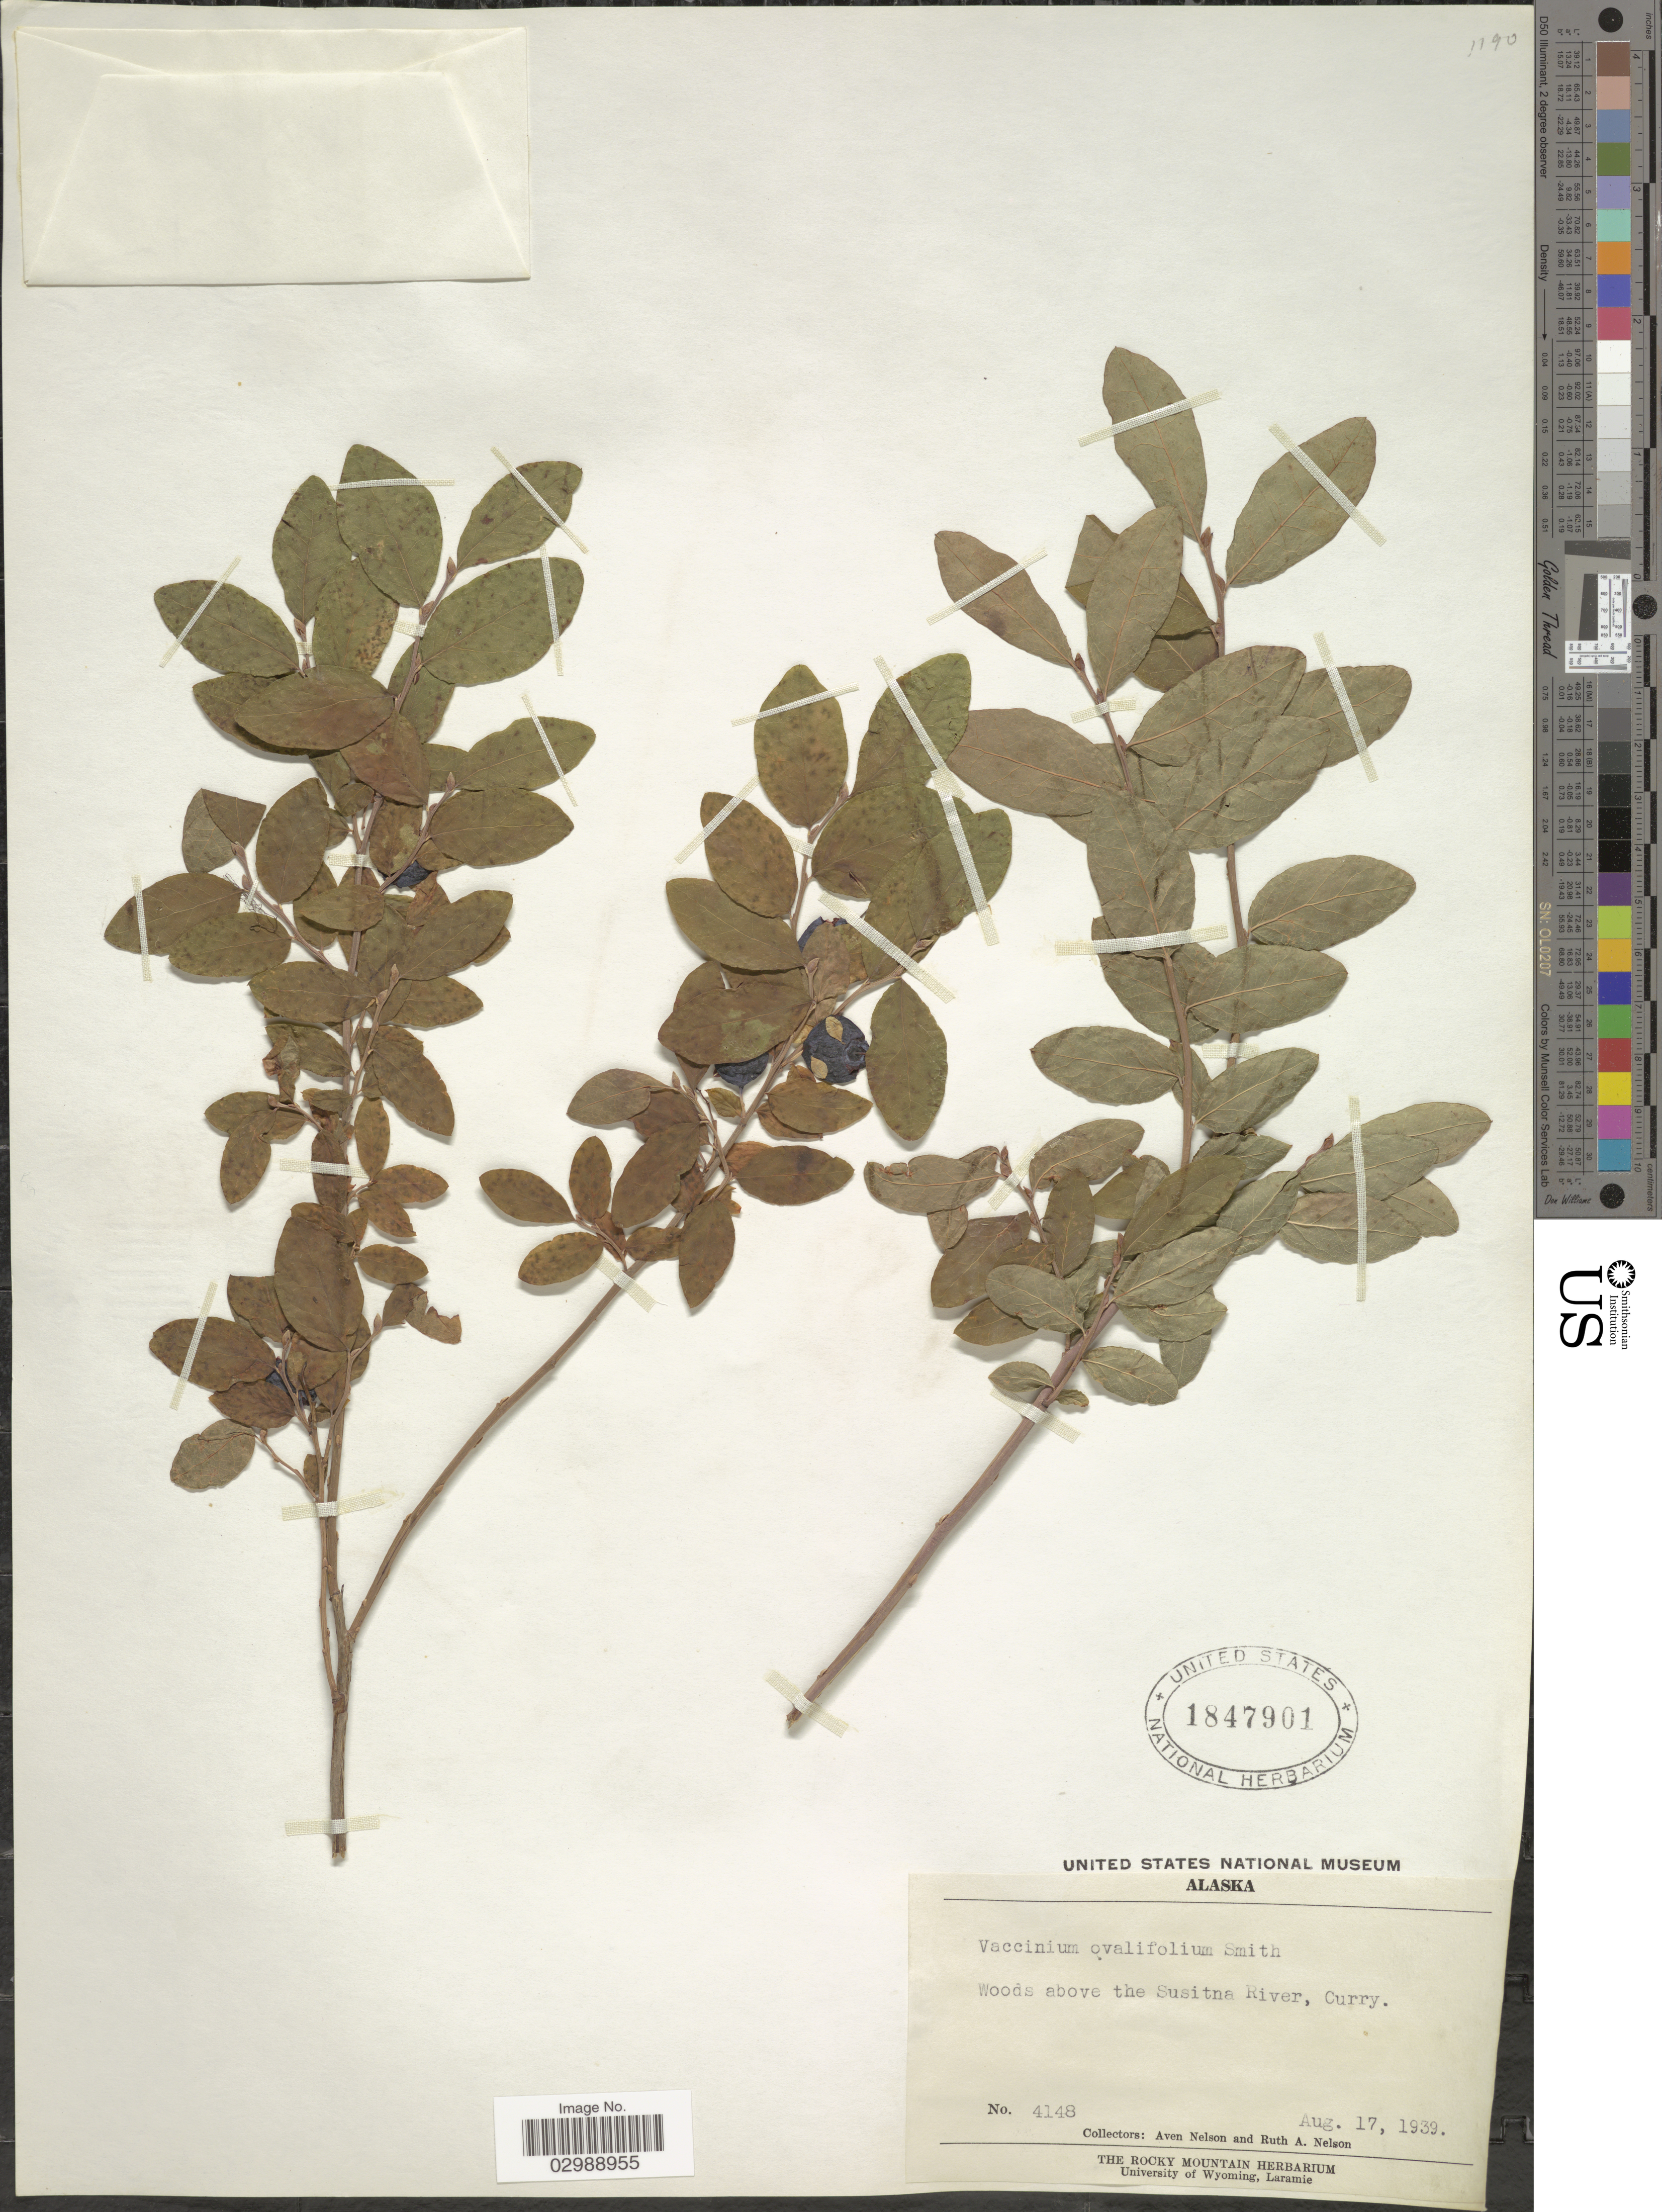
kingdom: Plantae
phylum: Tracheophyta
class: Magnoliopsida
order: Ericales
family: Ericaceae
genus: Vaccinium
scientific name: Vaccinium ovalifolium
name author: Sm.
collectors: A. Nelson & R. A. Nelson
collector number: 4148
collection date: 1939-08-17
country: United States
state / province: Alaska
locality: Above the Susitna River, Curry.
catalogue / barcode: US 1847901